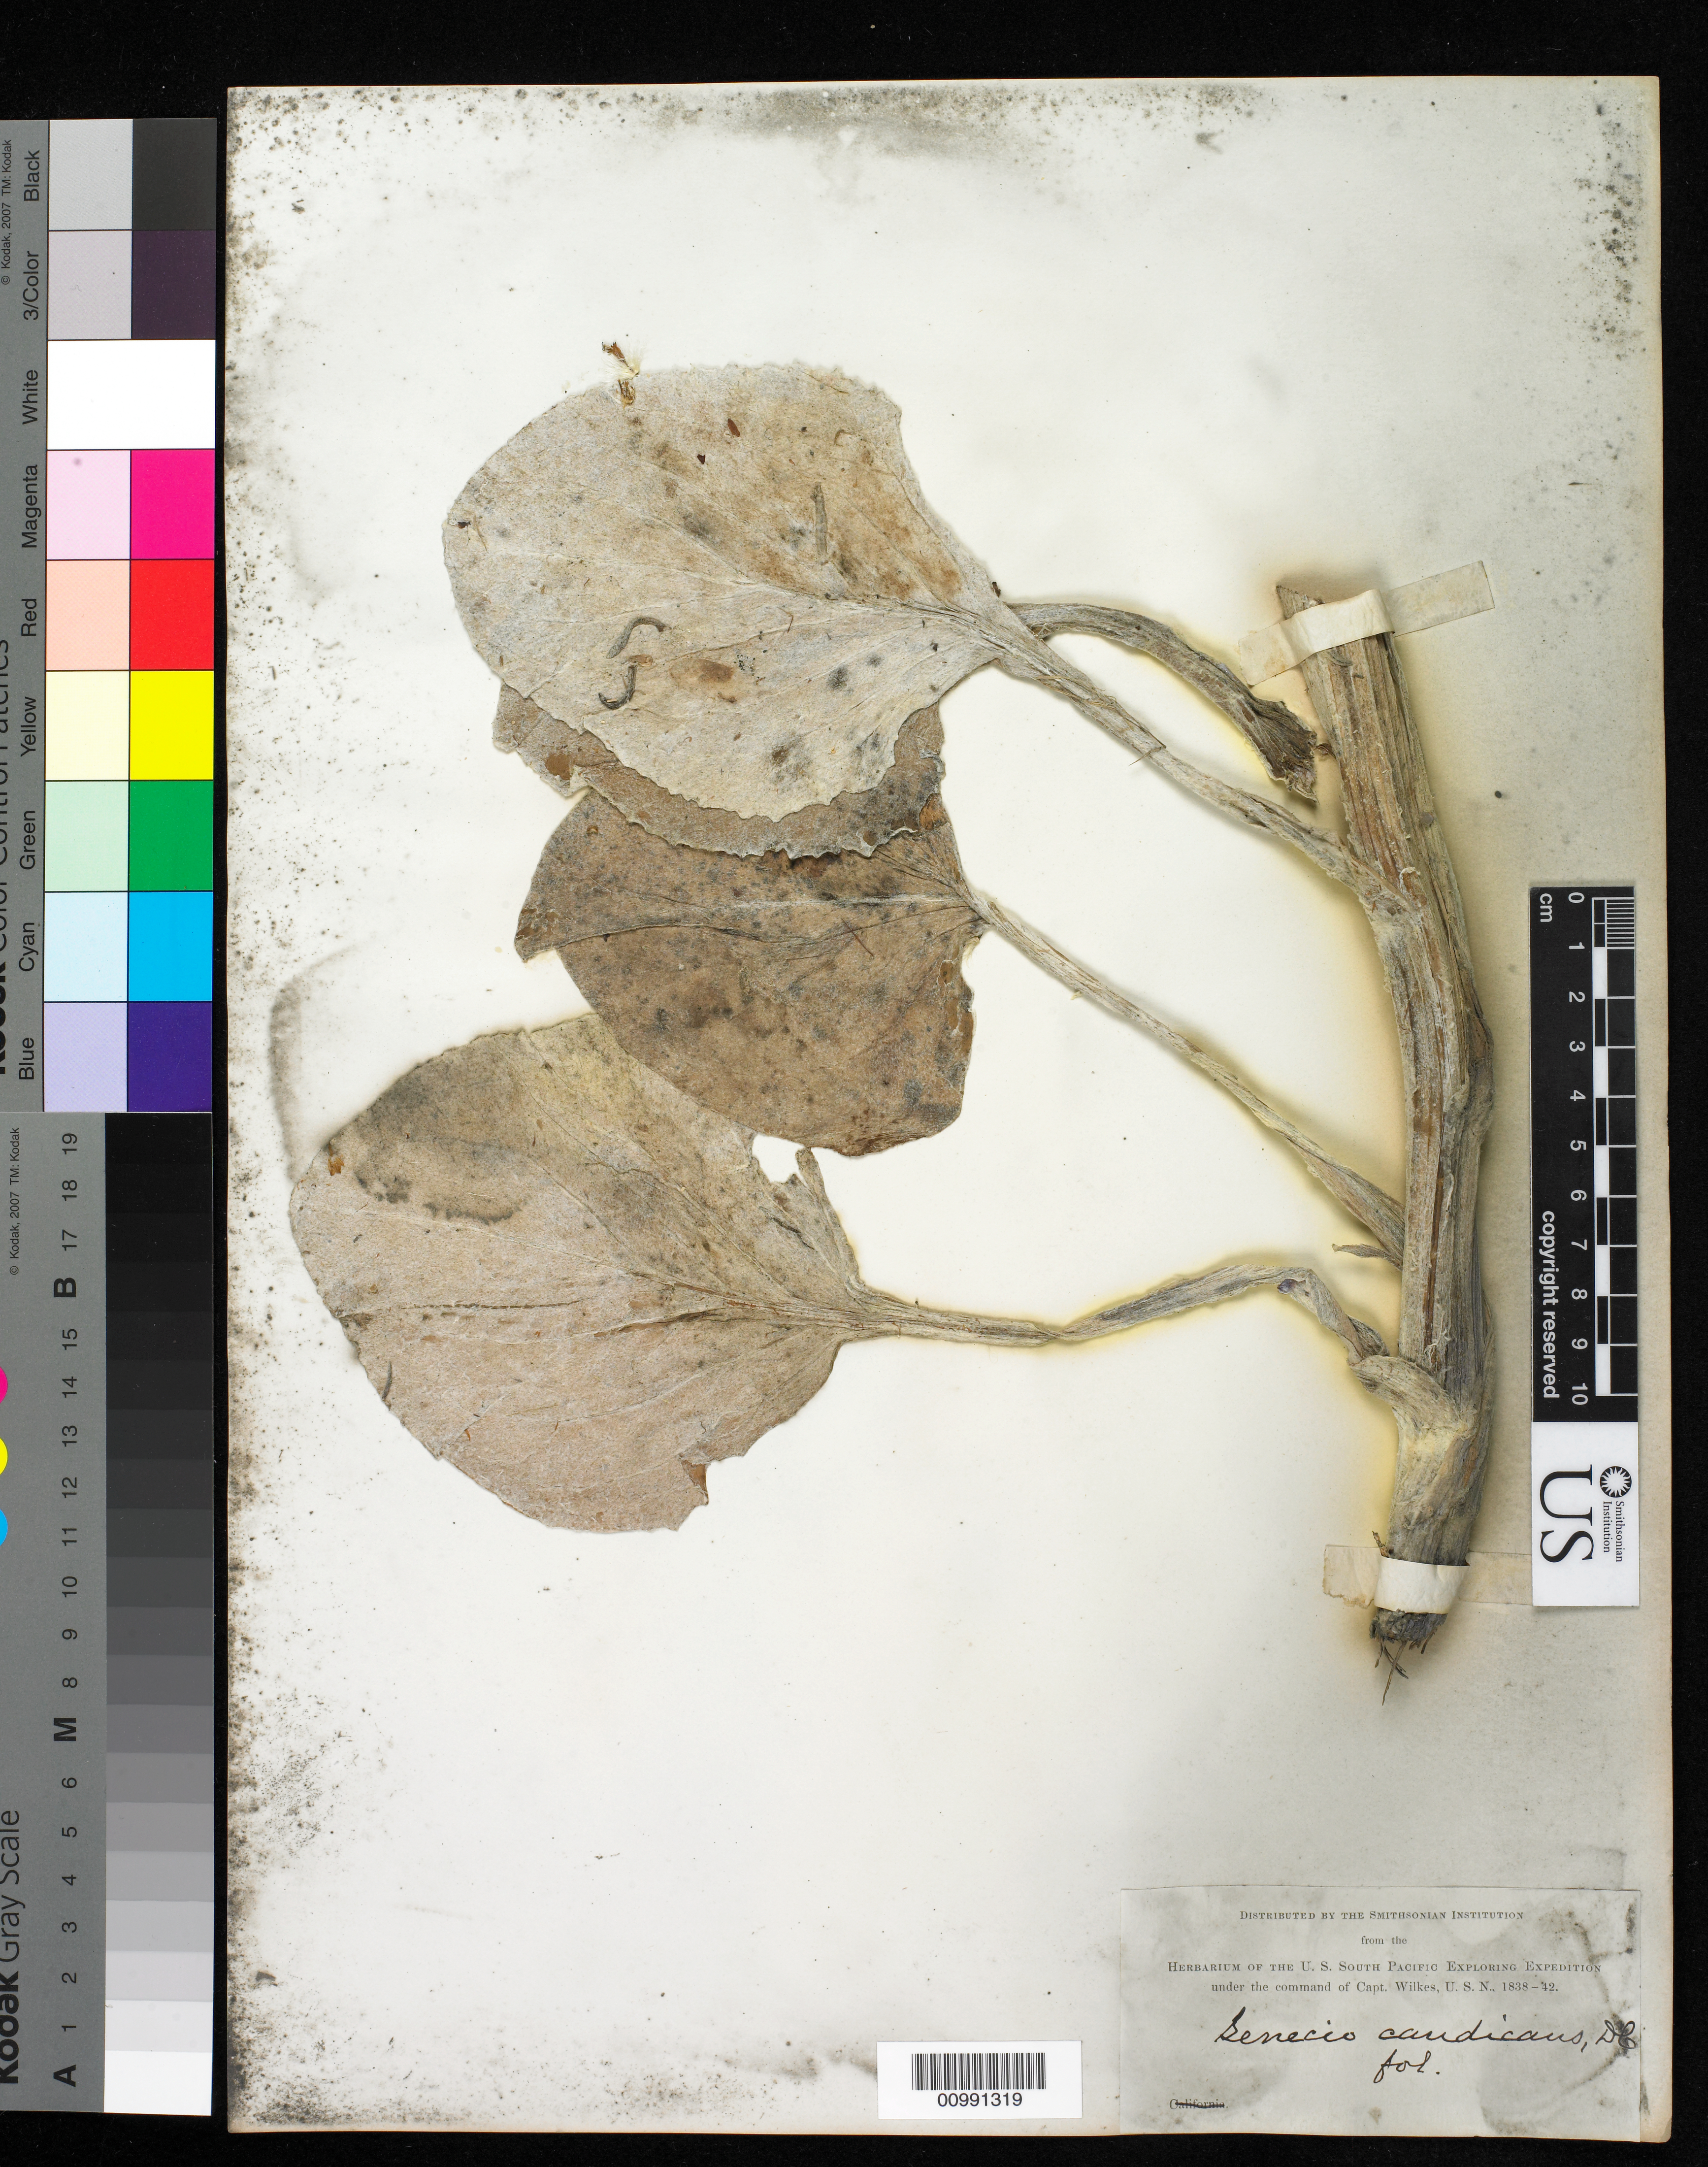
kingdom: Plantae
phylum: Tracheophyta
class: Magnoliopsida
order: Asterales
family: Asteraceae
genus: Senecio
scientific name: Senecio candicans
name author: Wall.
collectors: Wilkes Explor. Exped.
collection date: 1838/1842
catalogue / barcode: US 98543